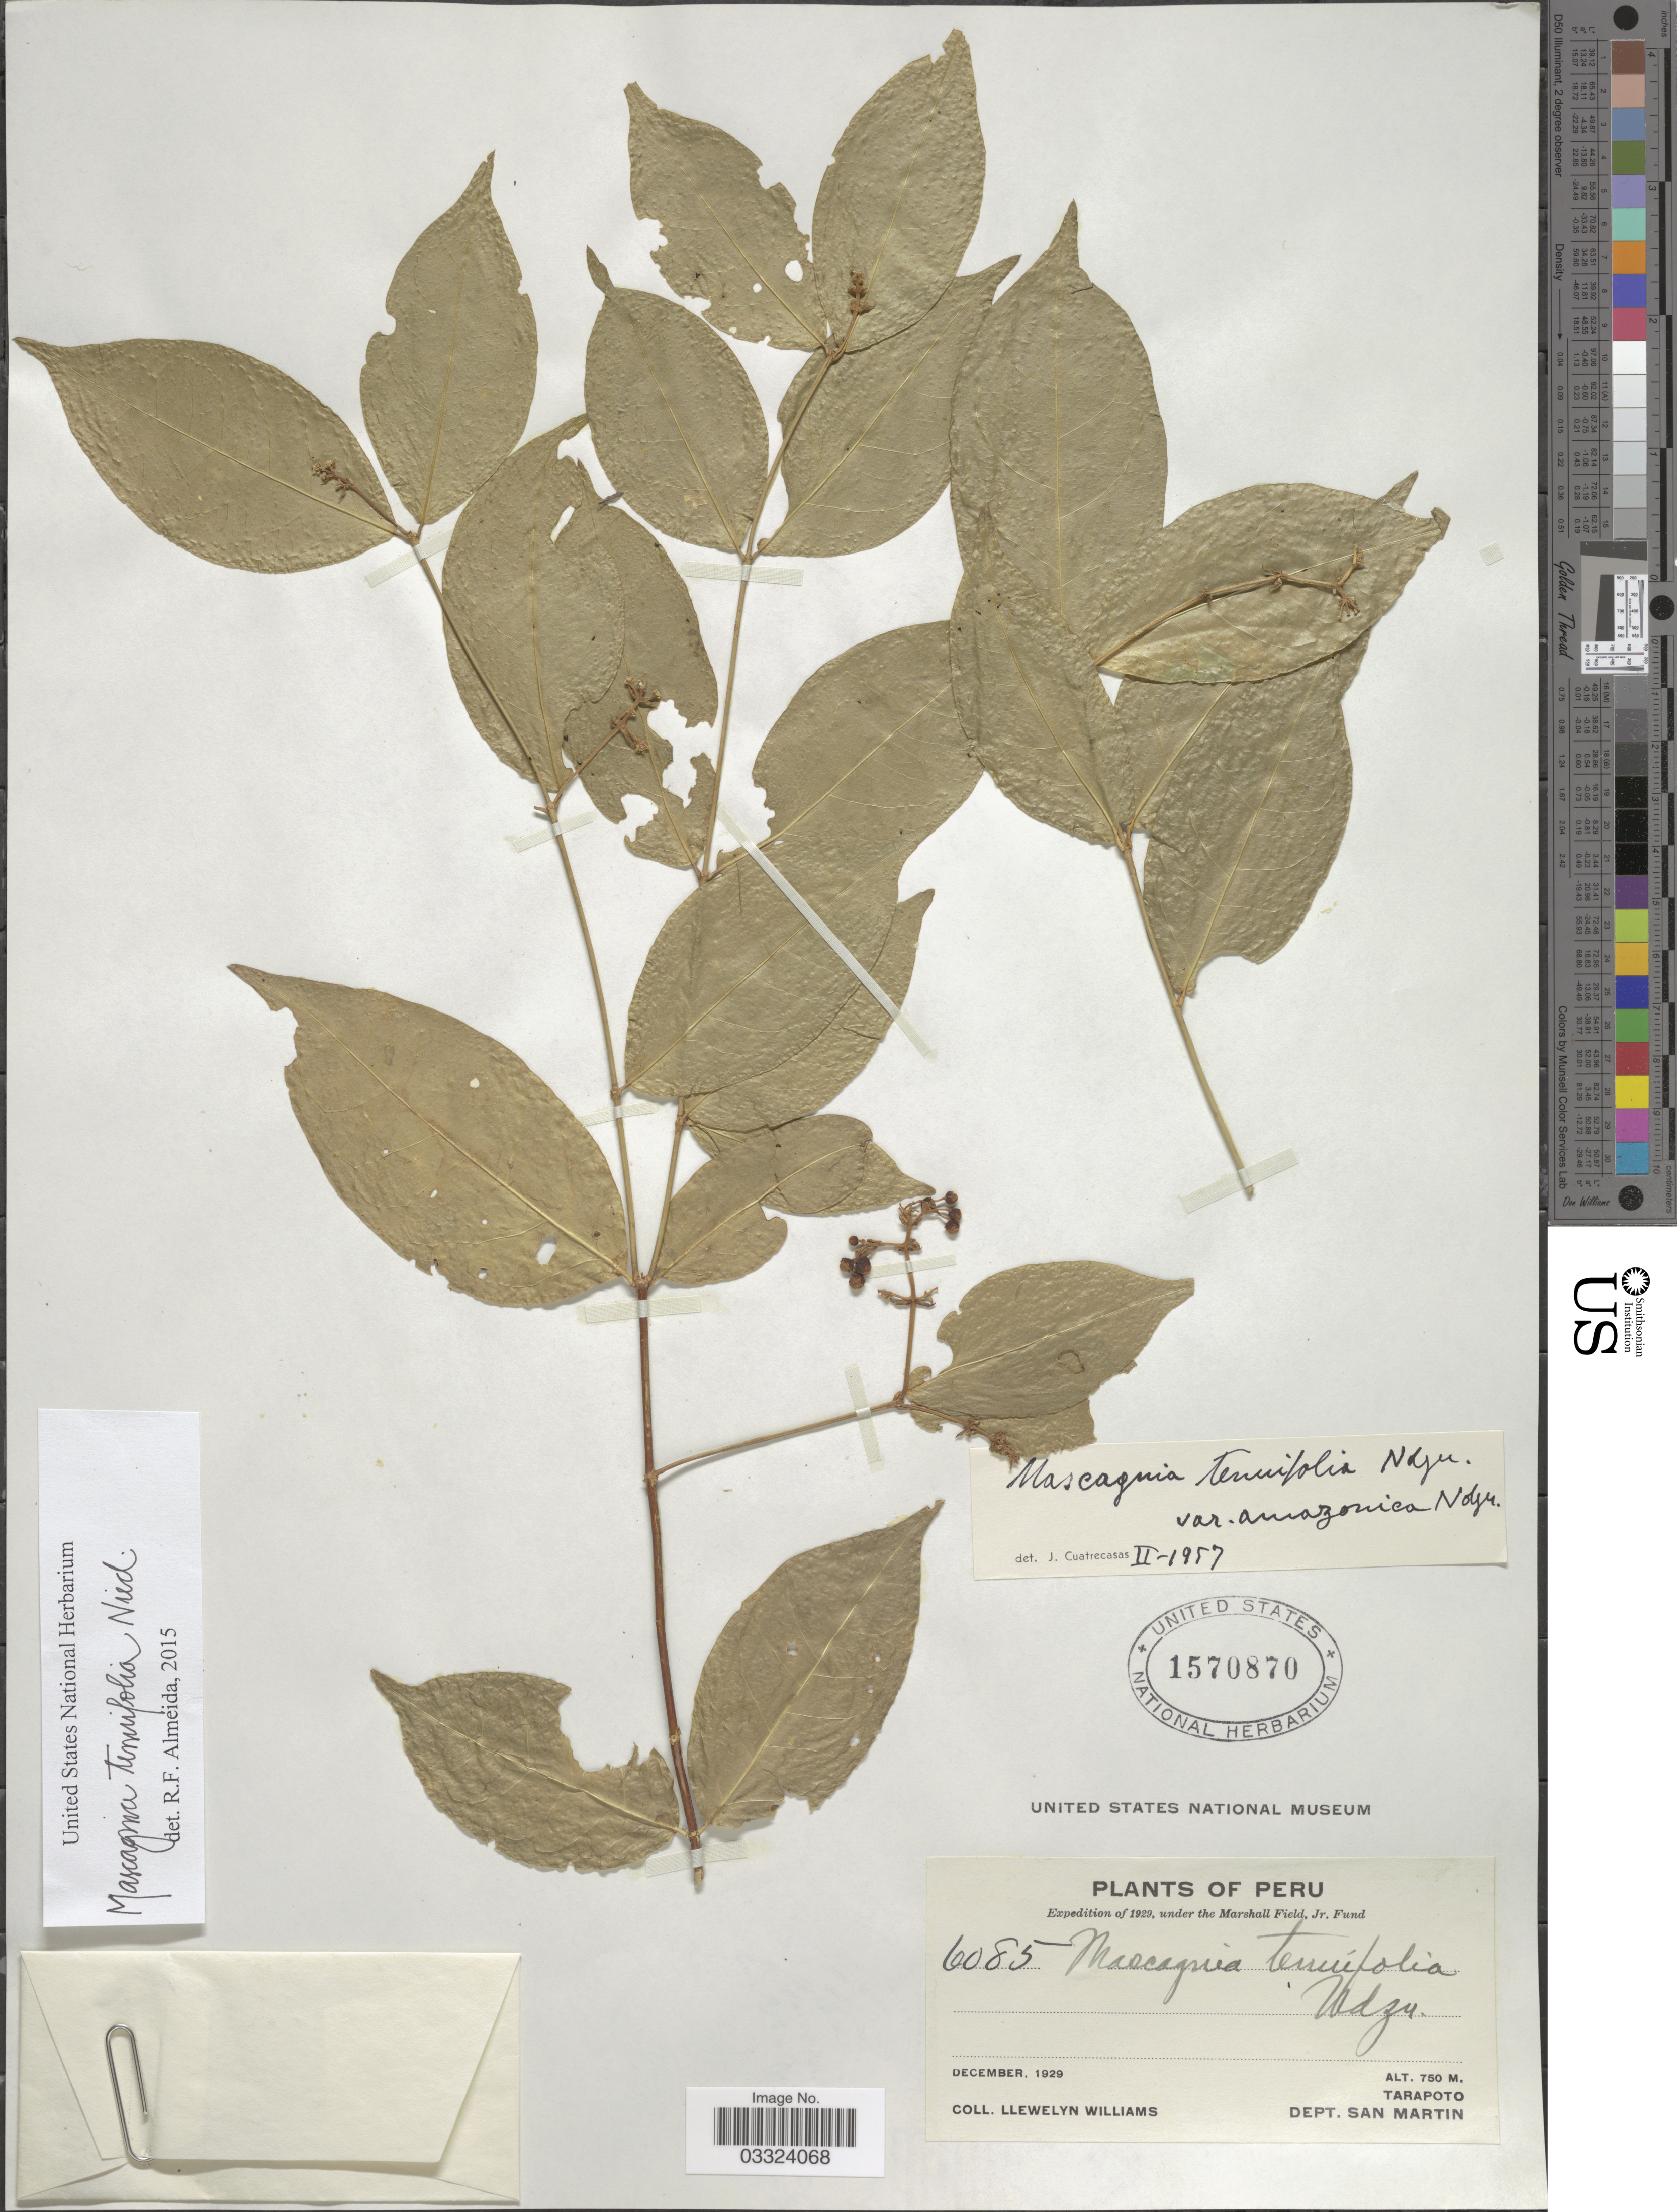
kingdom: Plantae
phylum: Tracheophyta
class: Magnoliopsida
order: Malpighiales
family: Malpighiaceae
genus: Mascagnia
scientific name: Mascagnia tenuifolia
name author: Nied.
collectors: Ll. Williams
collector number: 6085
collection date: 1929-12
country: Peru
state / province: San Martín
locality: Tarapoto, Dept. San Martin.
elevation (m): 750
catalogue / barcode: US 1570870